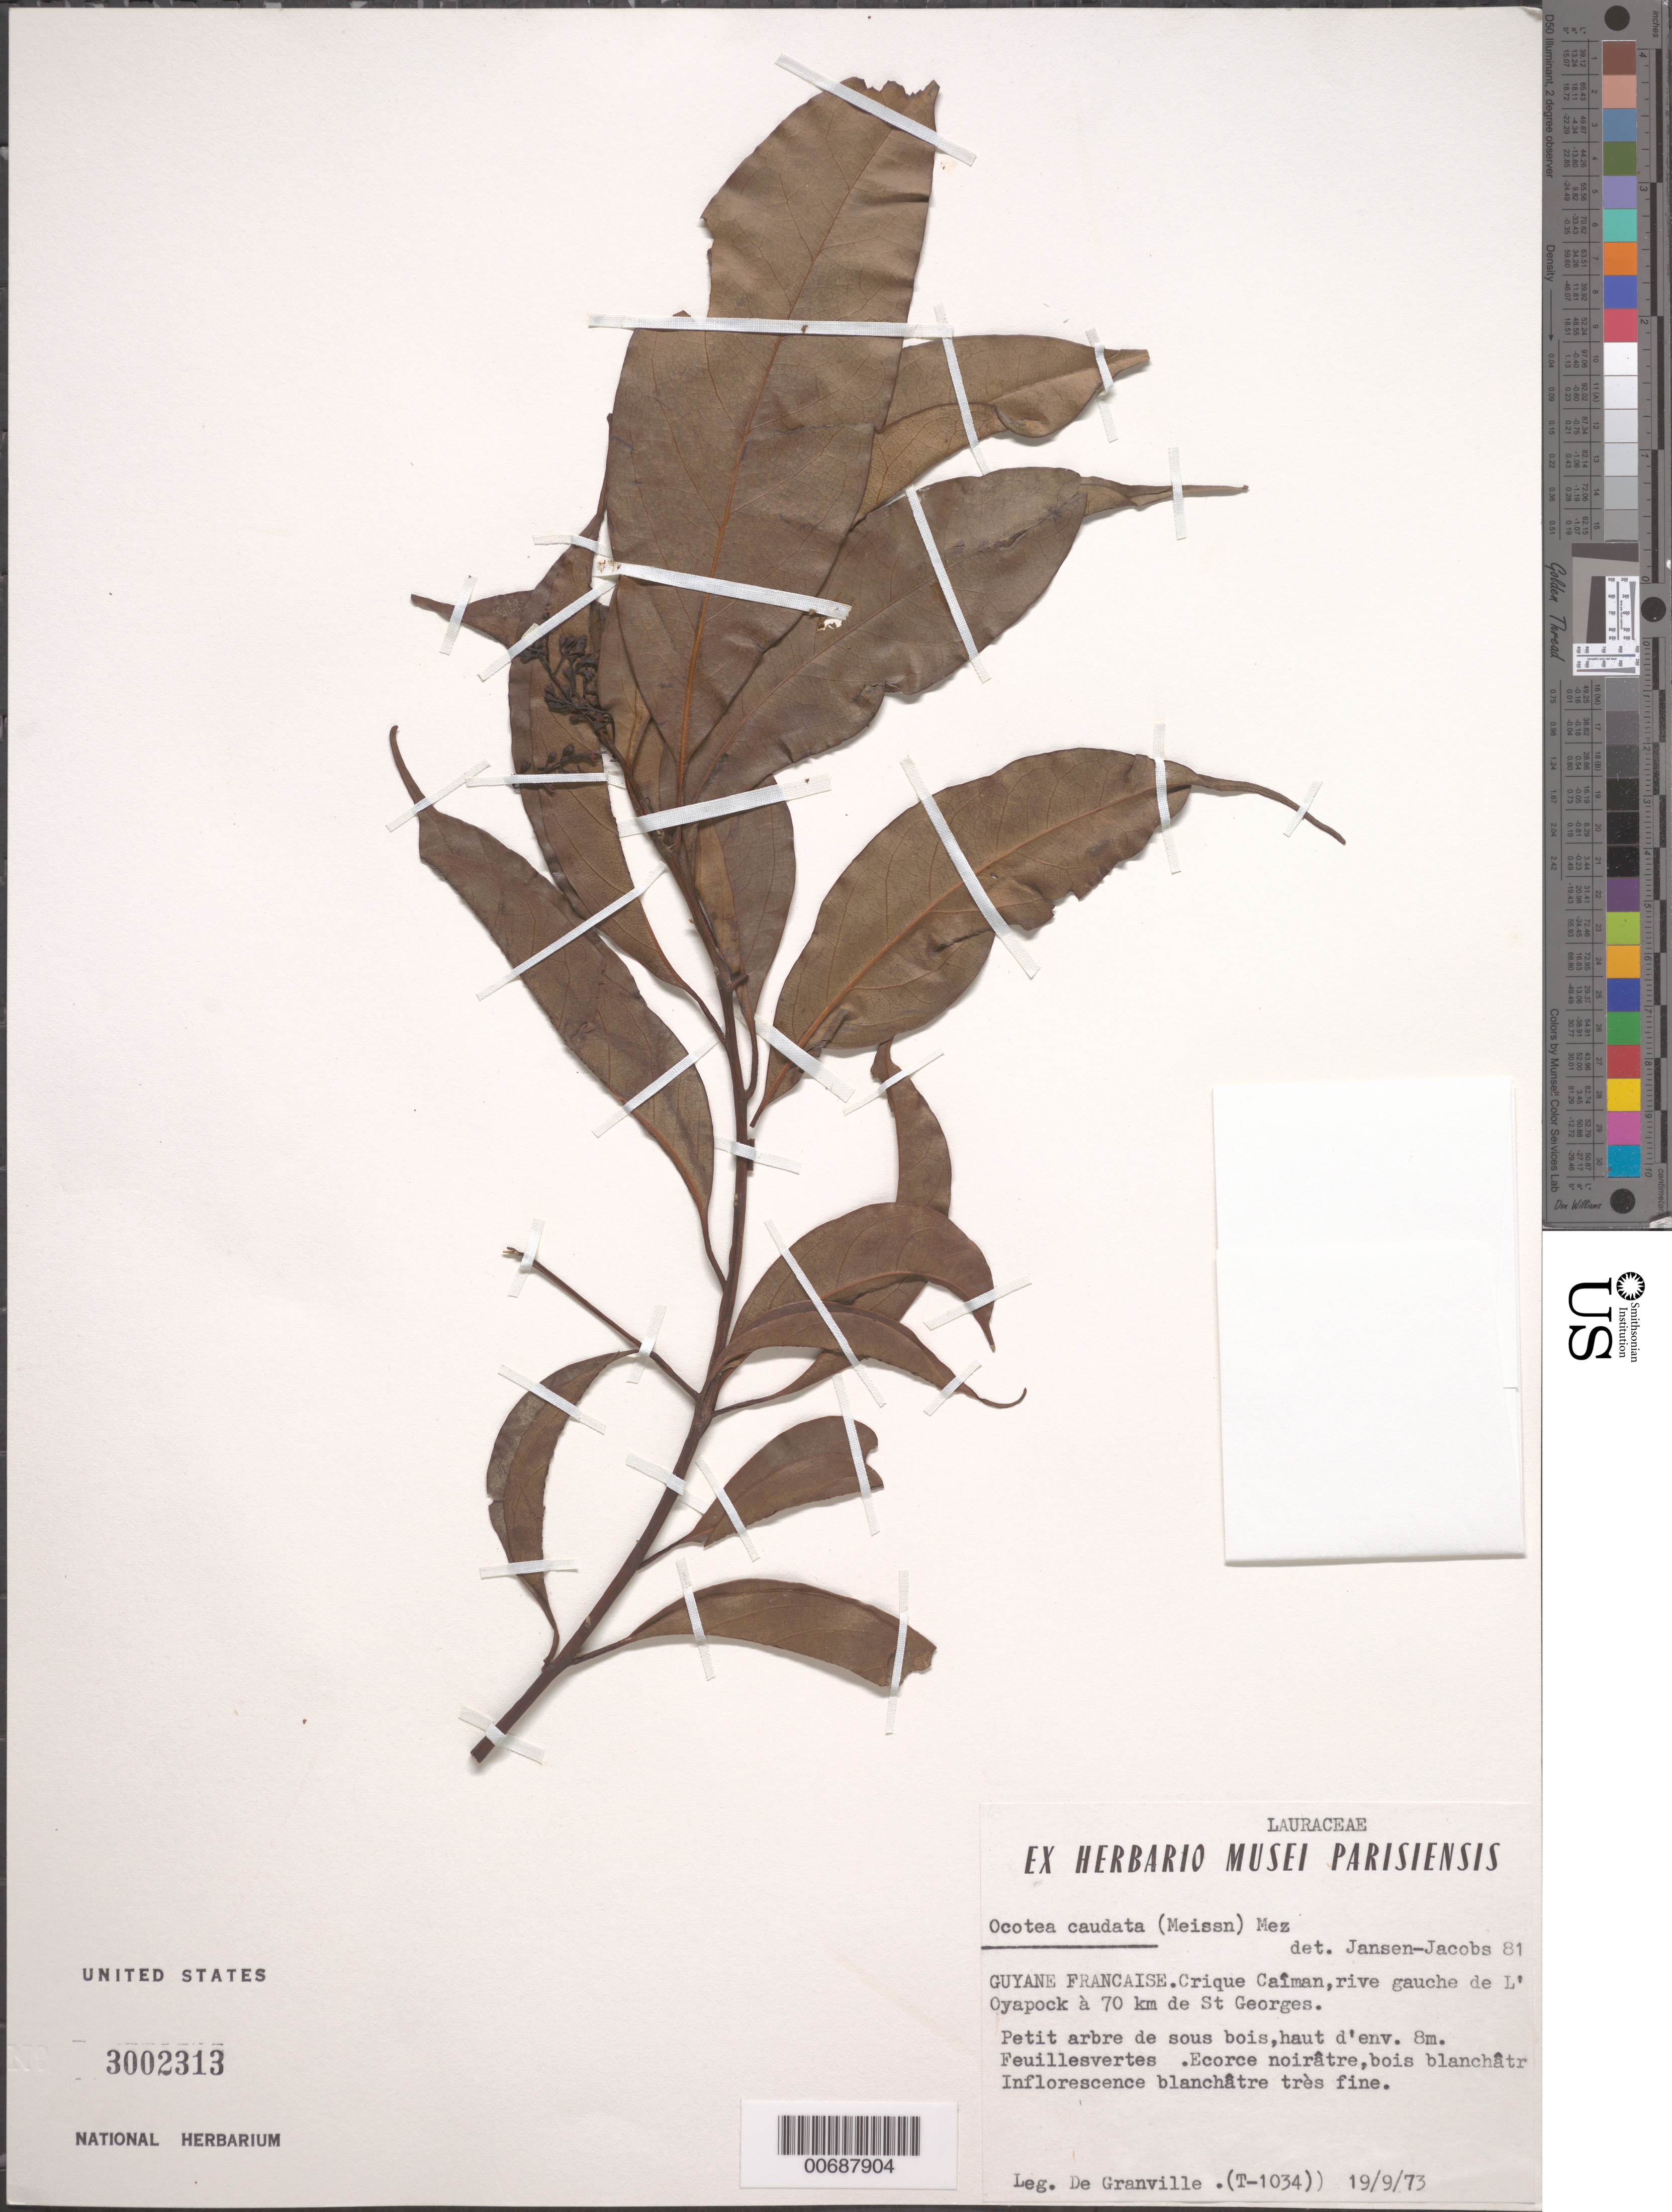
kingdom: Plantae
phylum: Tracheophyta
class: Magnoliopsida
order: Laurales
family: Lauraceae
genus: Ocotea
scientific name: Ocotea caudata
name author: (Nees) Mez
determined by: Jansen-Jacobs, M. J., (U), Nationaal Herbarium Nederland, Utrecht University branch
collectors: J.-J. de Granville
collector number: T 1034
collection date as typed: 19-Sep-73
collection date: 1973-09-19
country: French Guiana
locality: Crique Caïman, rive gauche de l'Oyapock, 70 km de St. Georges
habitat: Petit arbre de sous bois, haut d' environ 8 m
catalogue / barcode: US 3002313